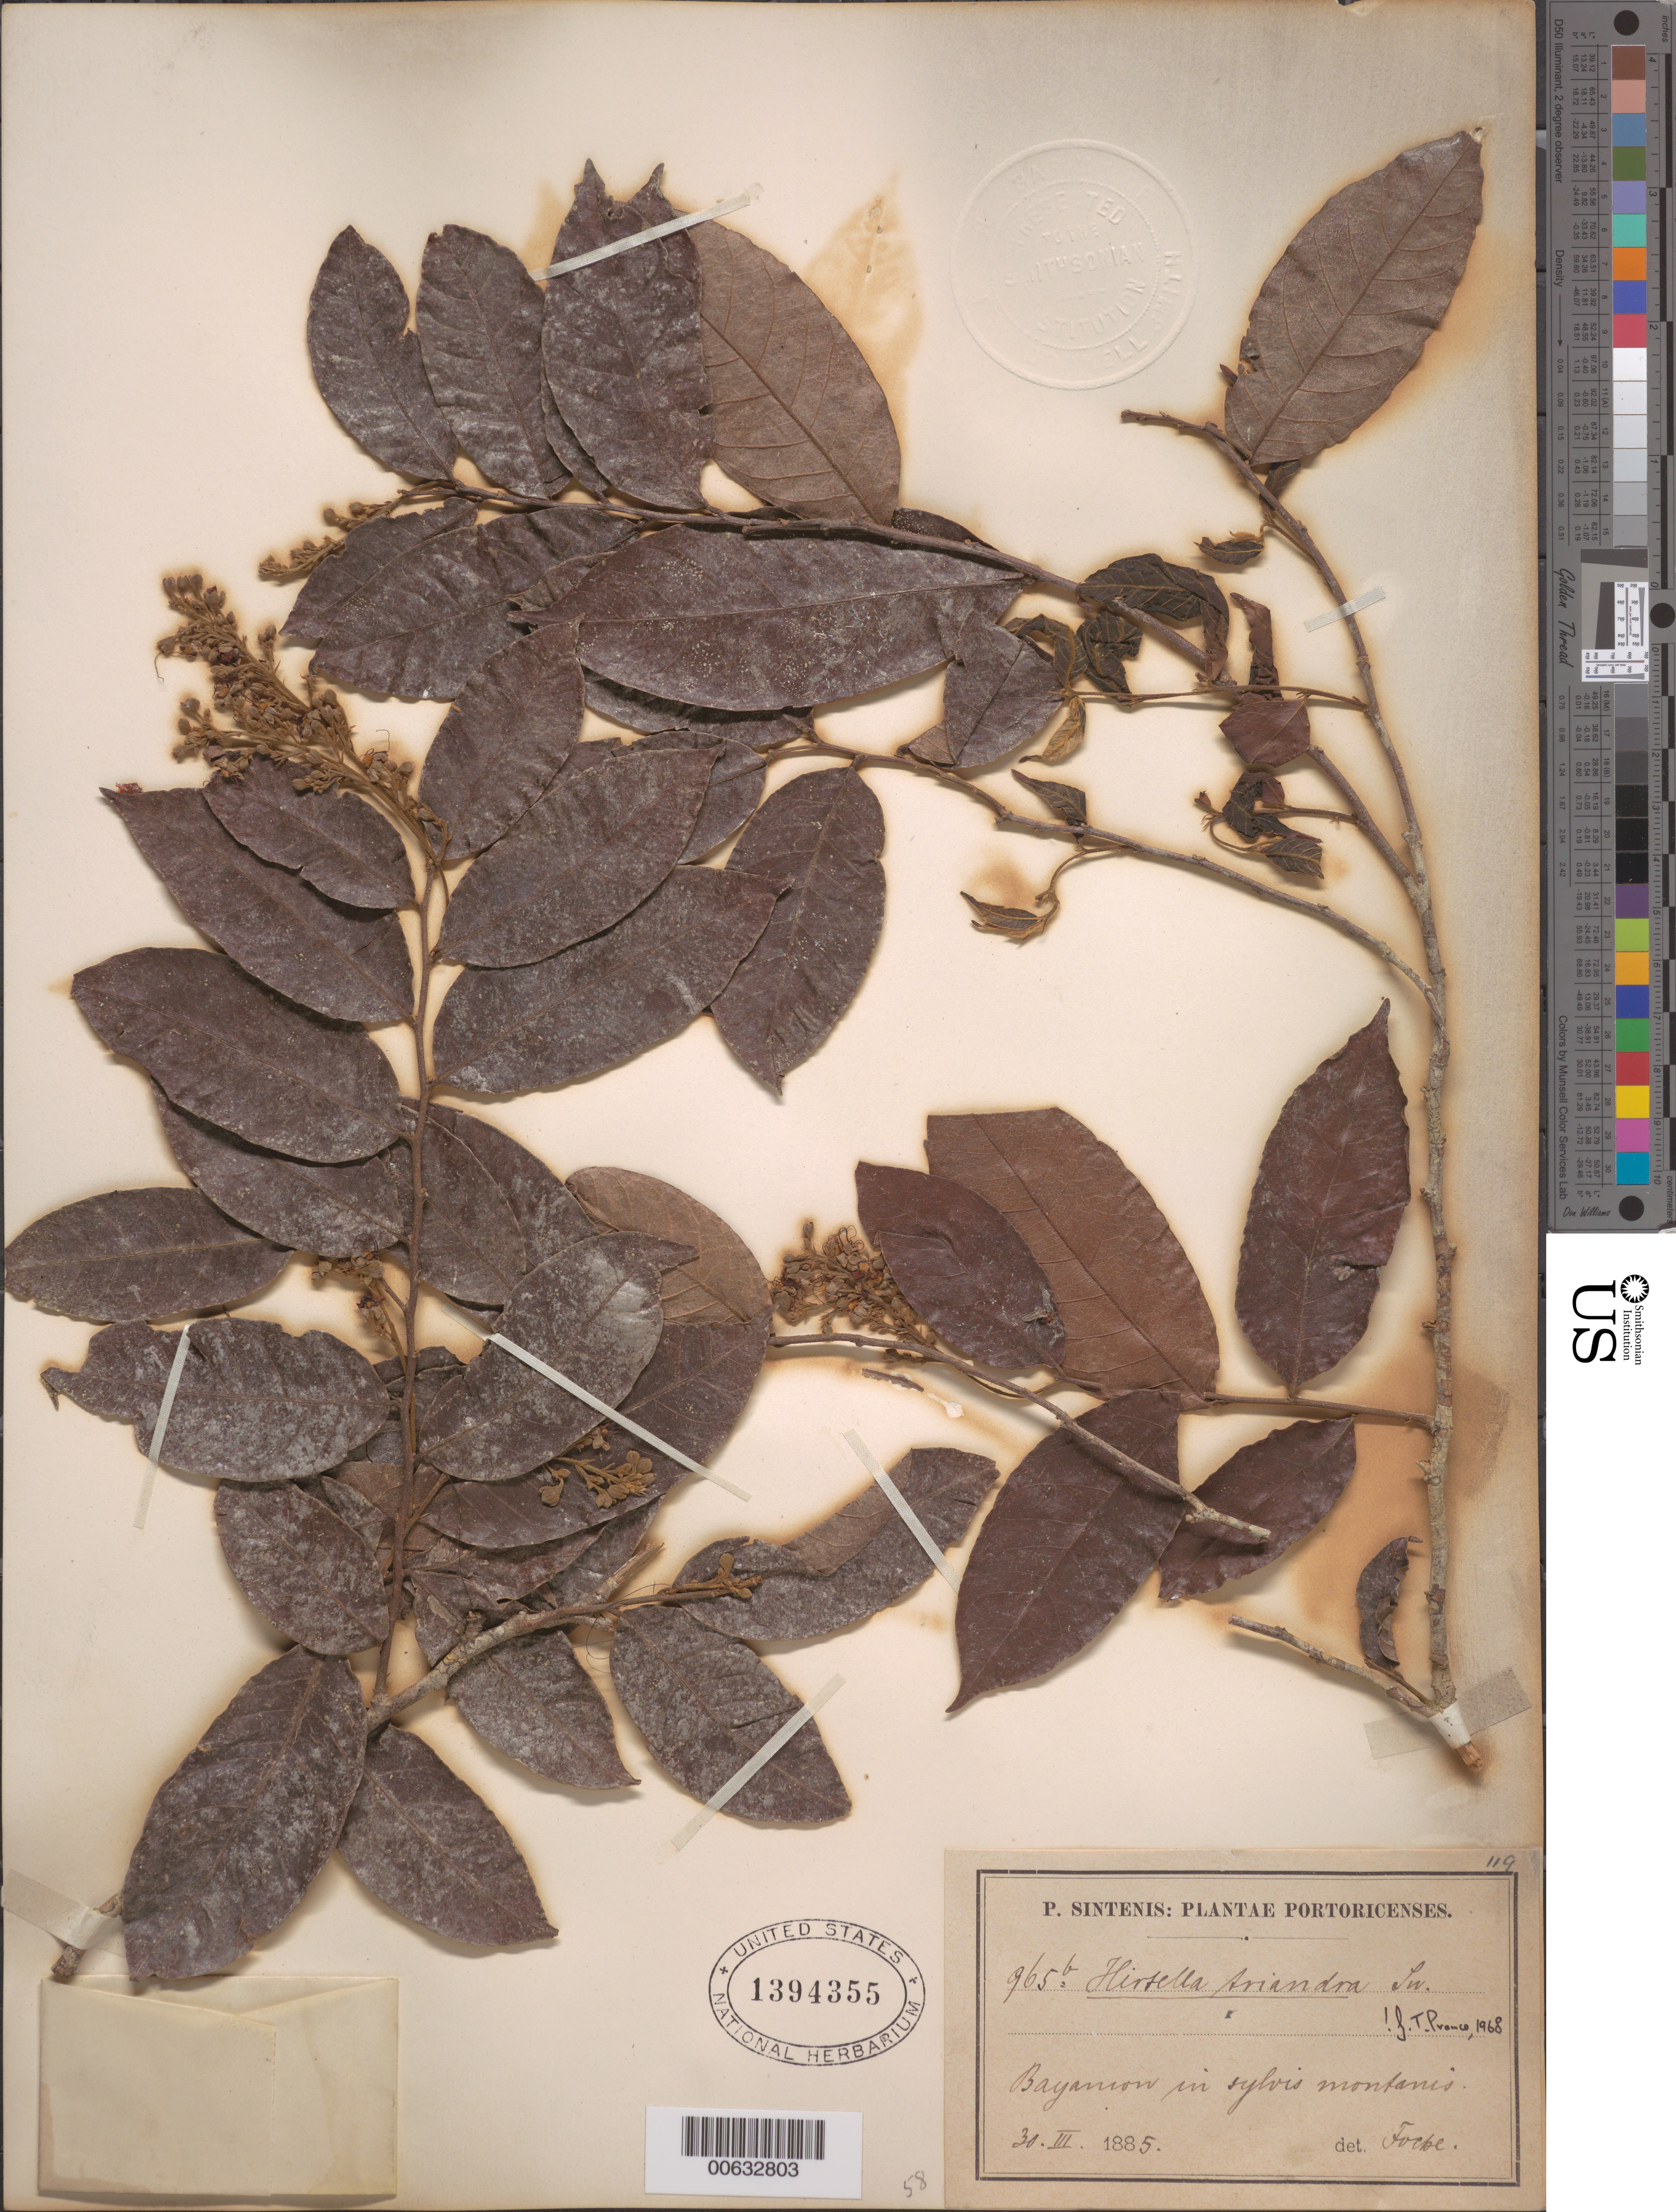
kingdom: Plantae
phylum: Tracheophyta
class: Magnoliopsida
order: Malpighiales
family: Chrysobalanaceae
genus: Hirtella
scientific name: Hirtella triandra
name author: Sw.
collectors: P. Sintenis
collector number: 965b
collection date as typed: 30 Mar 1885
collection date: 1885-03-30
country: Puerto Rico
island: Greater Antilles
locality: Bayamon, in sylvis montanis.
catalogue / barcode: US 1394355